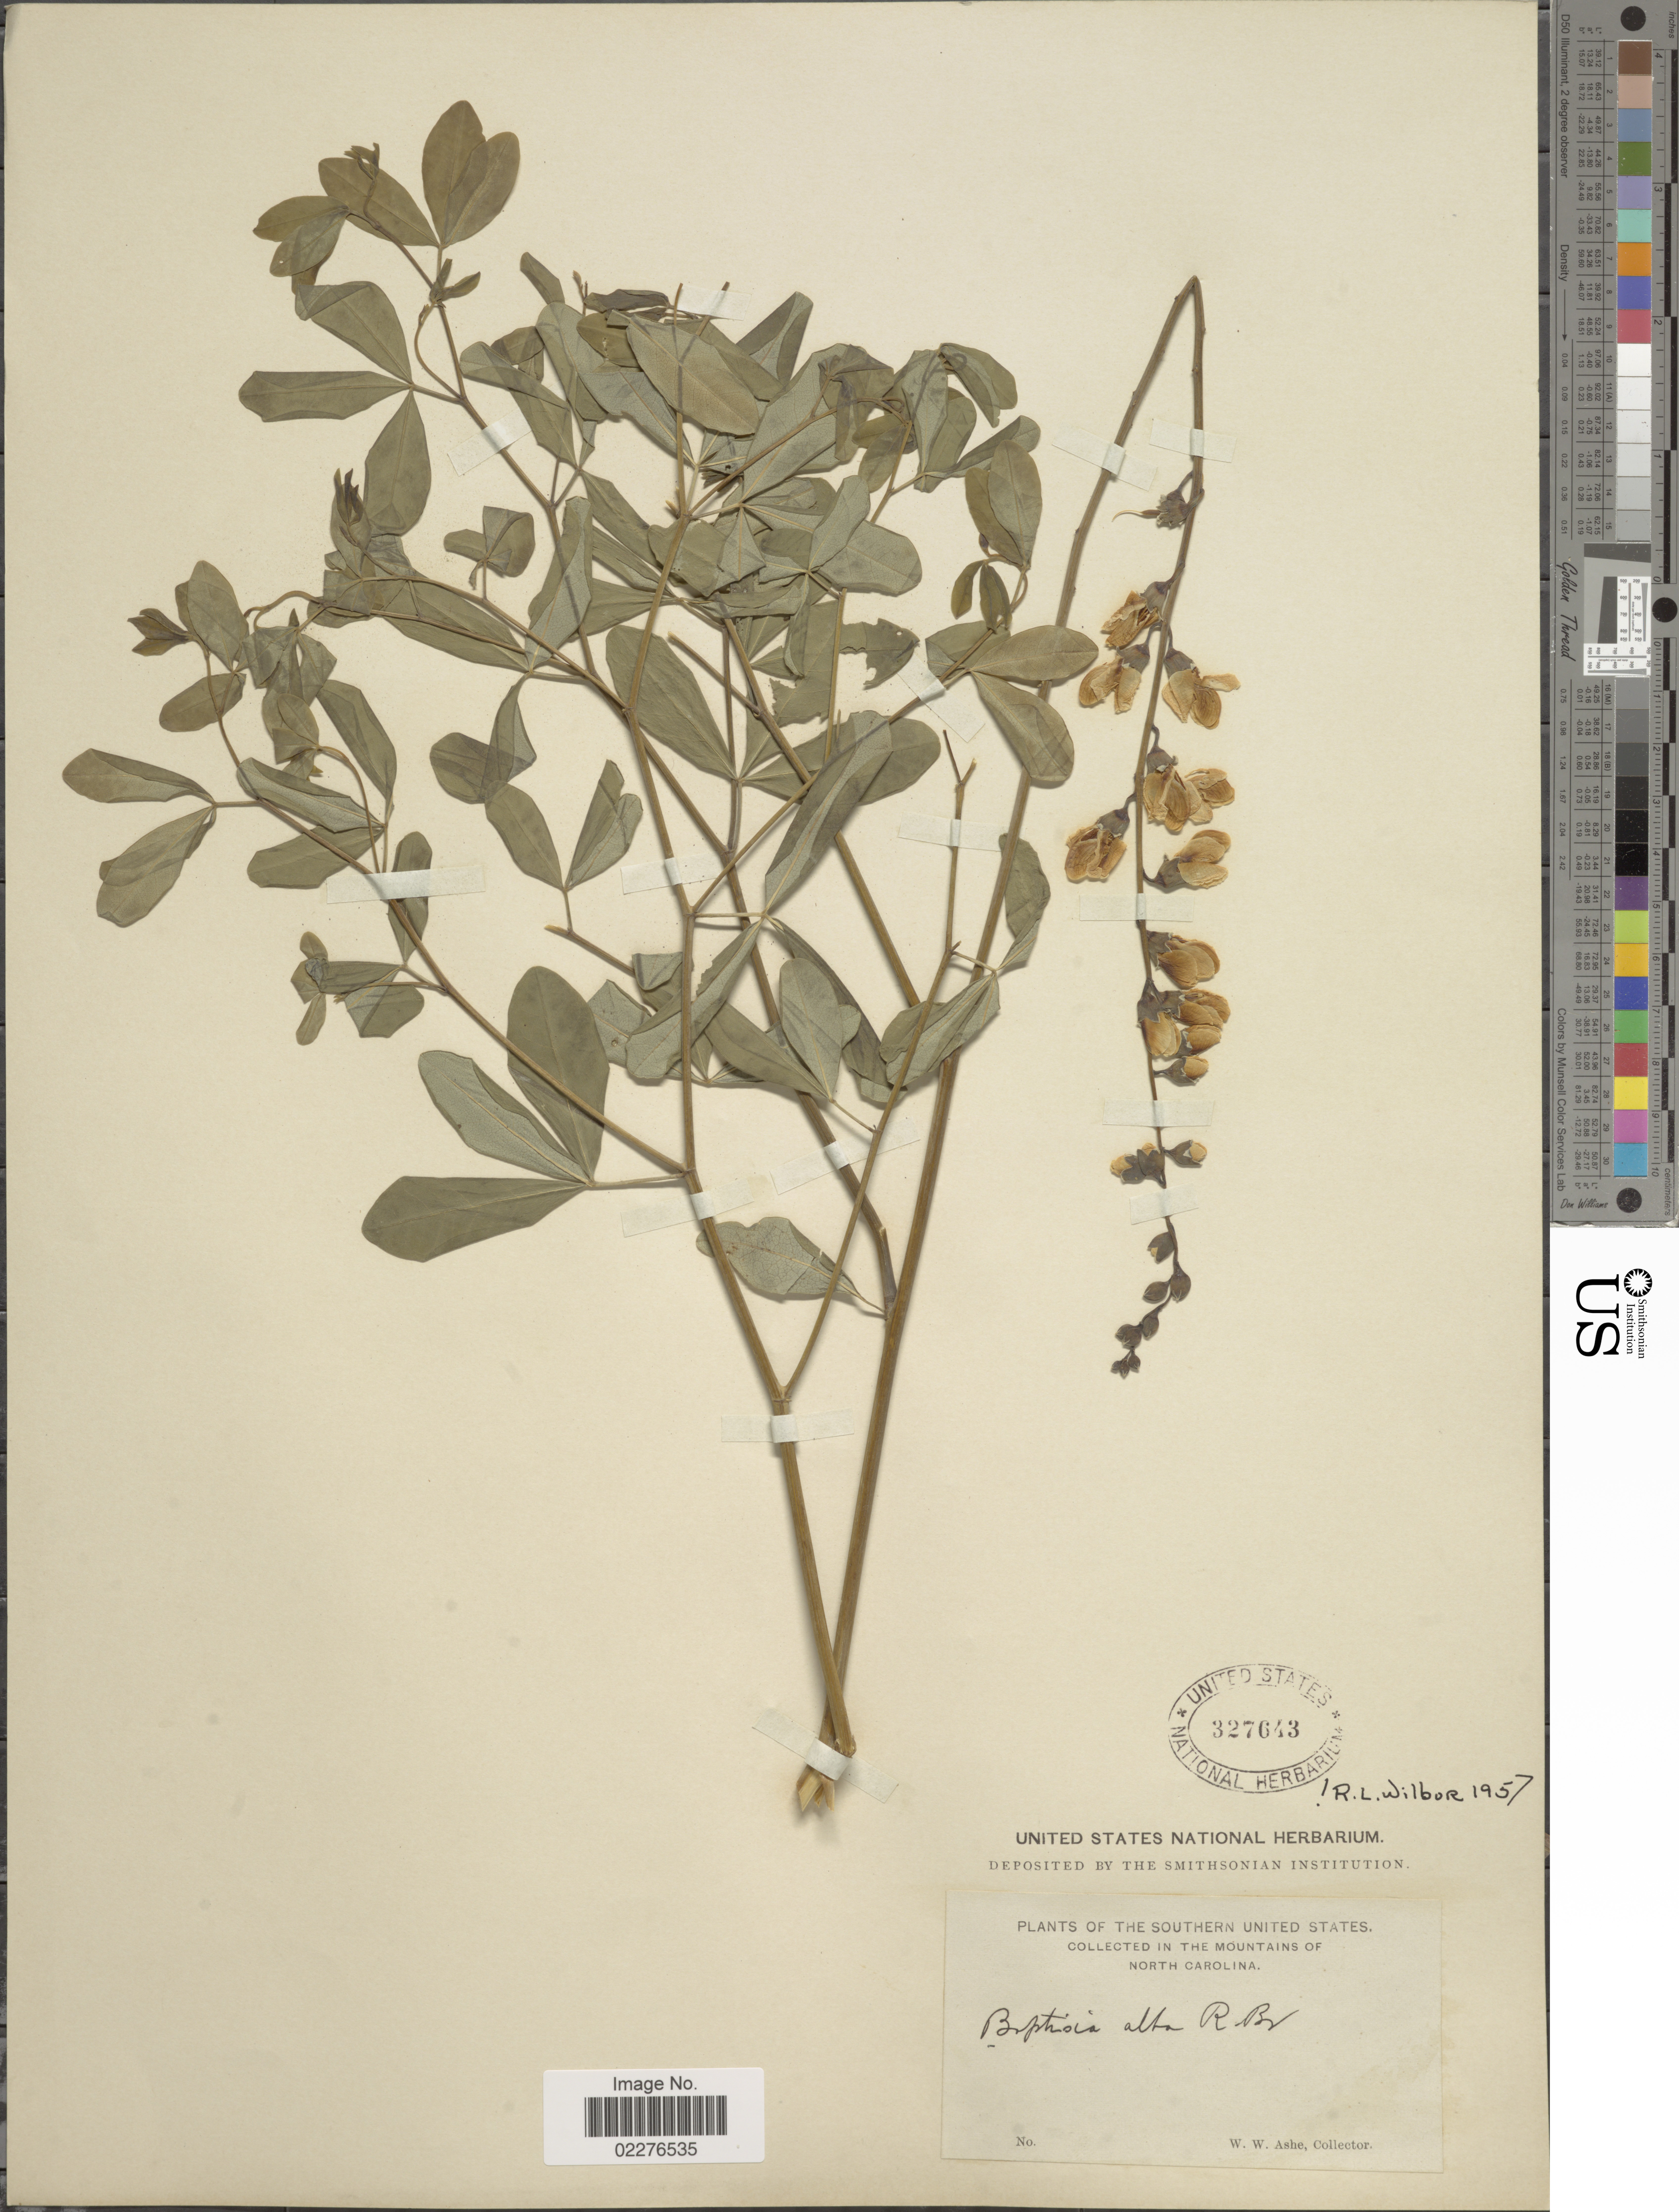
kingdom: Plantae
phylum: Tracheophyta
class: Magnoliopsida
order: Fabales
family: Fabaceae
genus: Baptisia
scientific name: Baptisia alba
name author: (L.) Vent.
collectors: W. W. Ashe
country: United States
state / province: North Carolina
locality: The Southern United States, in the Mountains of North Carolina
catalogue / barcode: US 327643